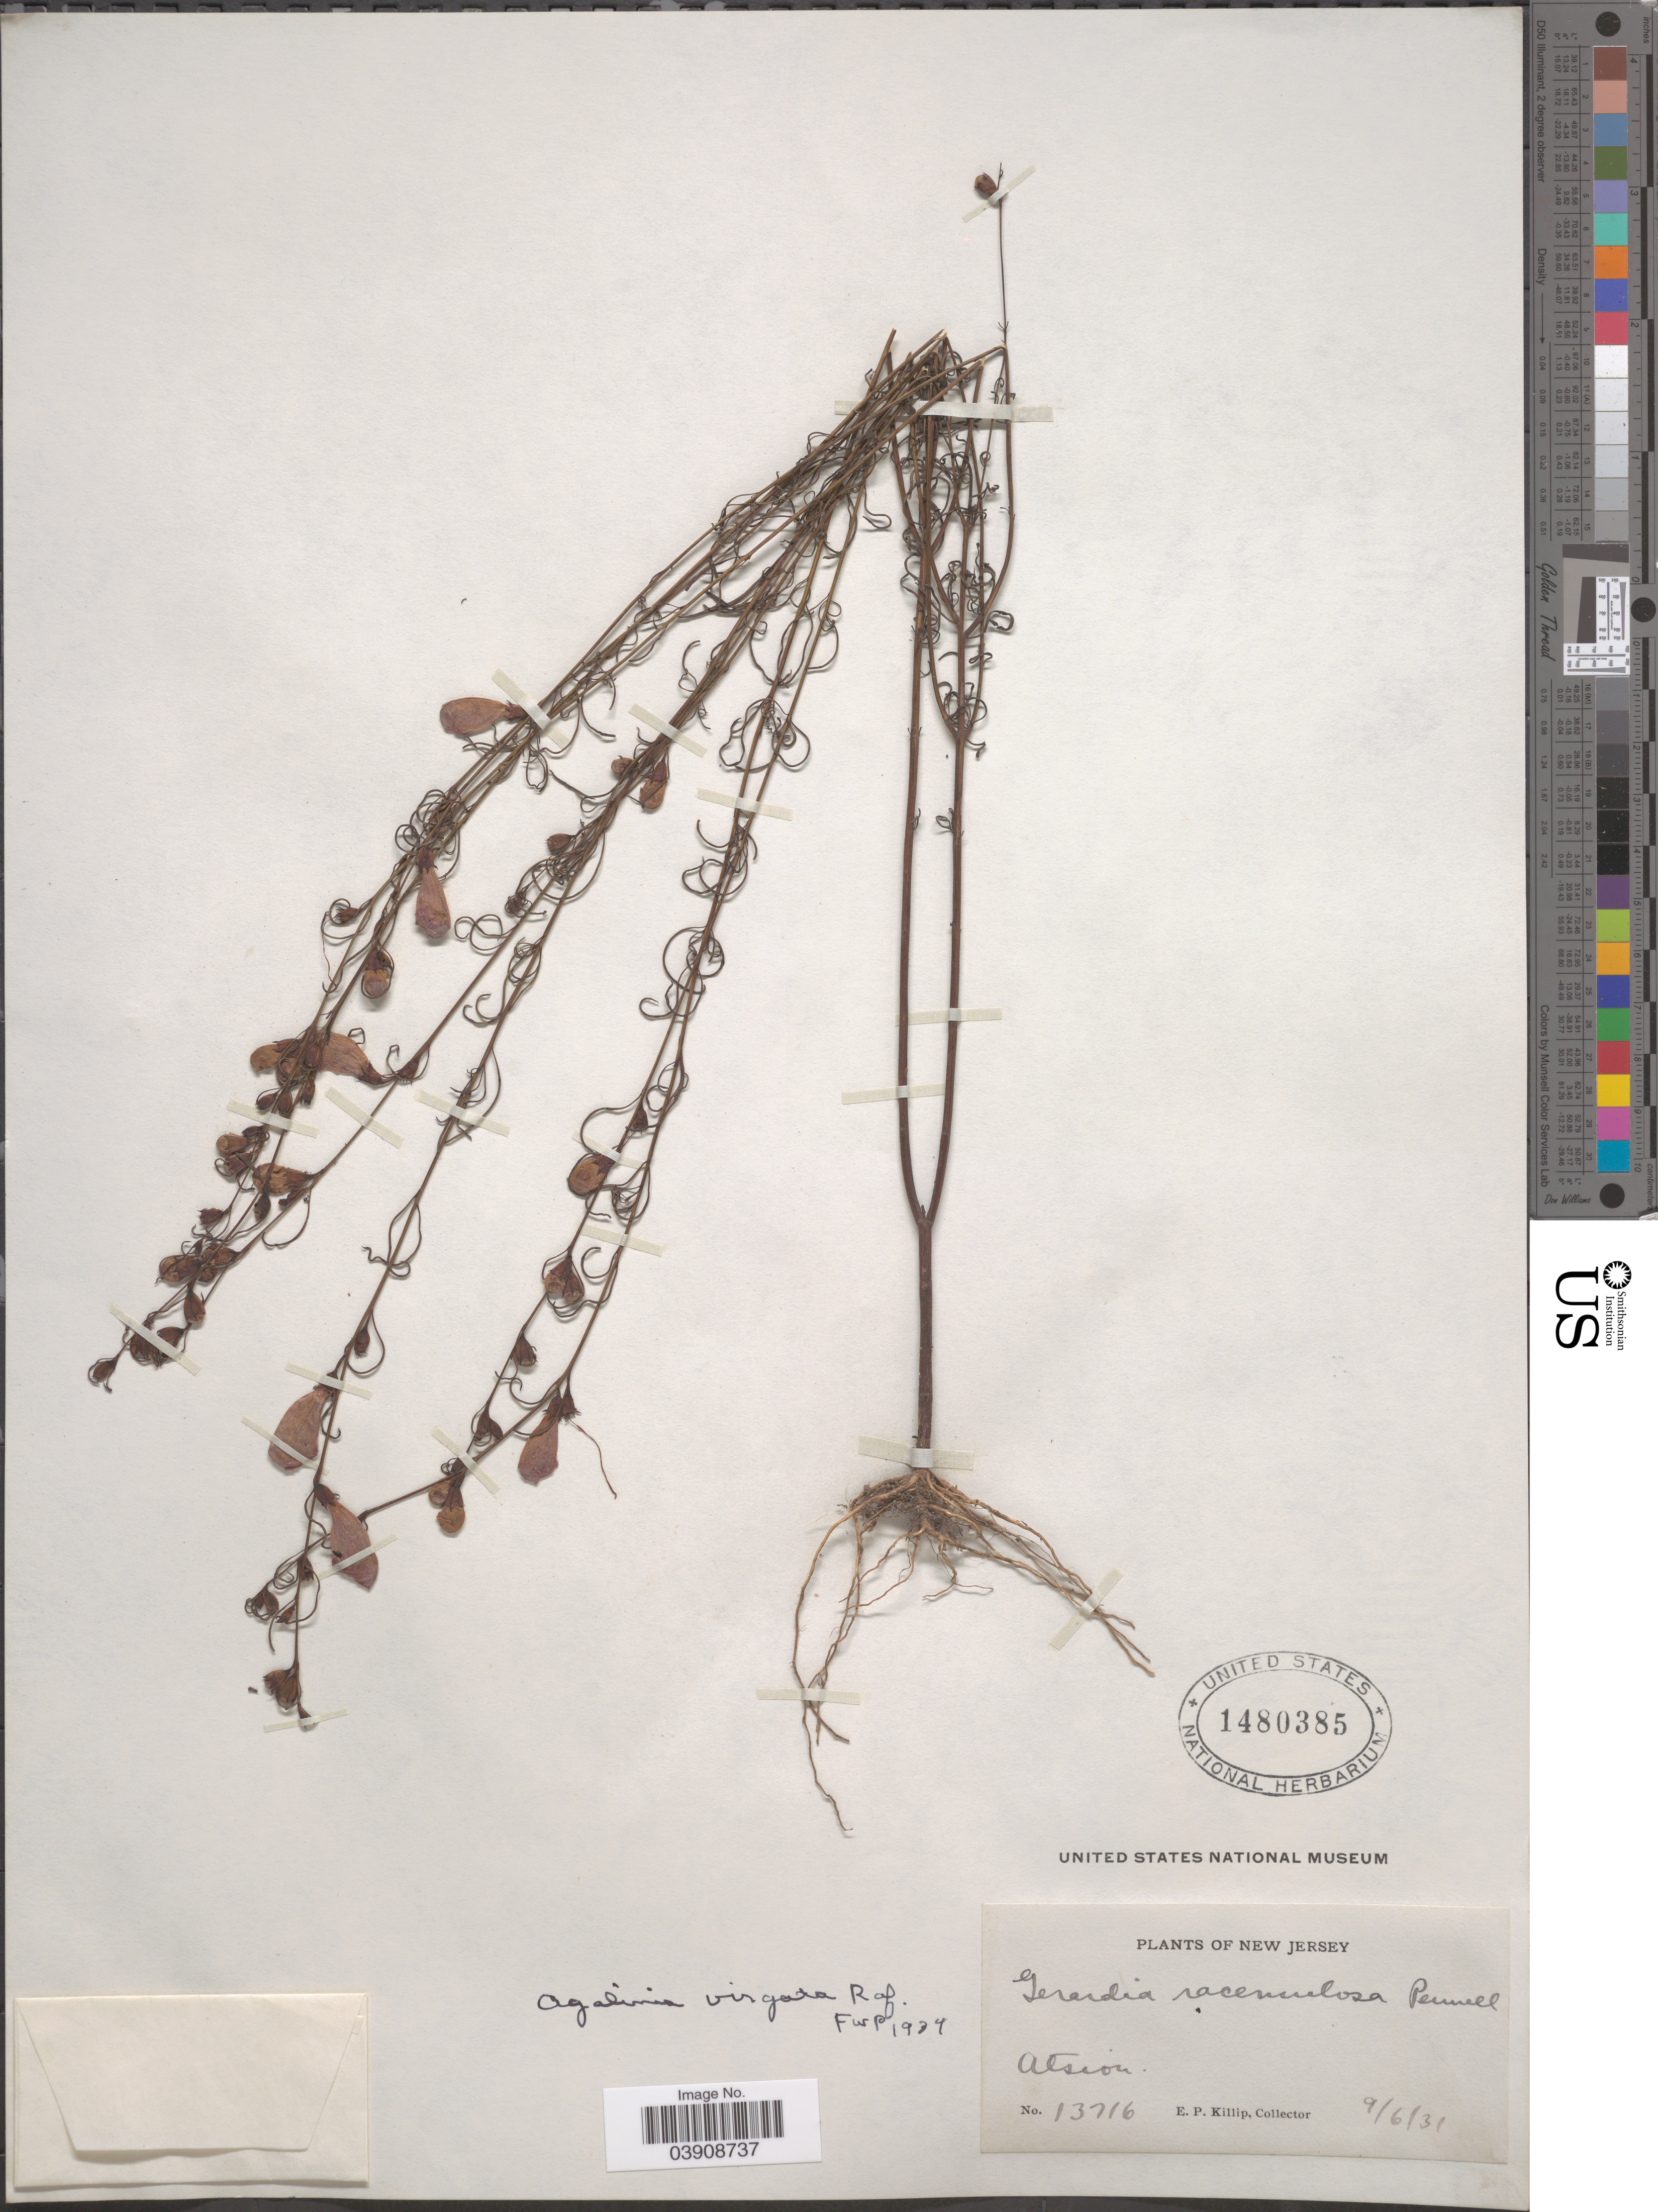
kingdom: Plantae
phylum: Tracheophyta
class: Magnoliopsida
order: Lamiales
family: Orobanchaceae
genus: Agalinis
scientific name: Agalinis virgata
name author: Raf.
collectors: E. P. Killip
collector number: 13716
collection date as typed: Transcribed d/m/y: 6/9/31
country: United States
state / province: New Jersey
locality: Atsion.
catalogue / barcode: US 1480385